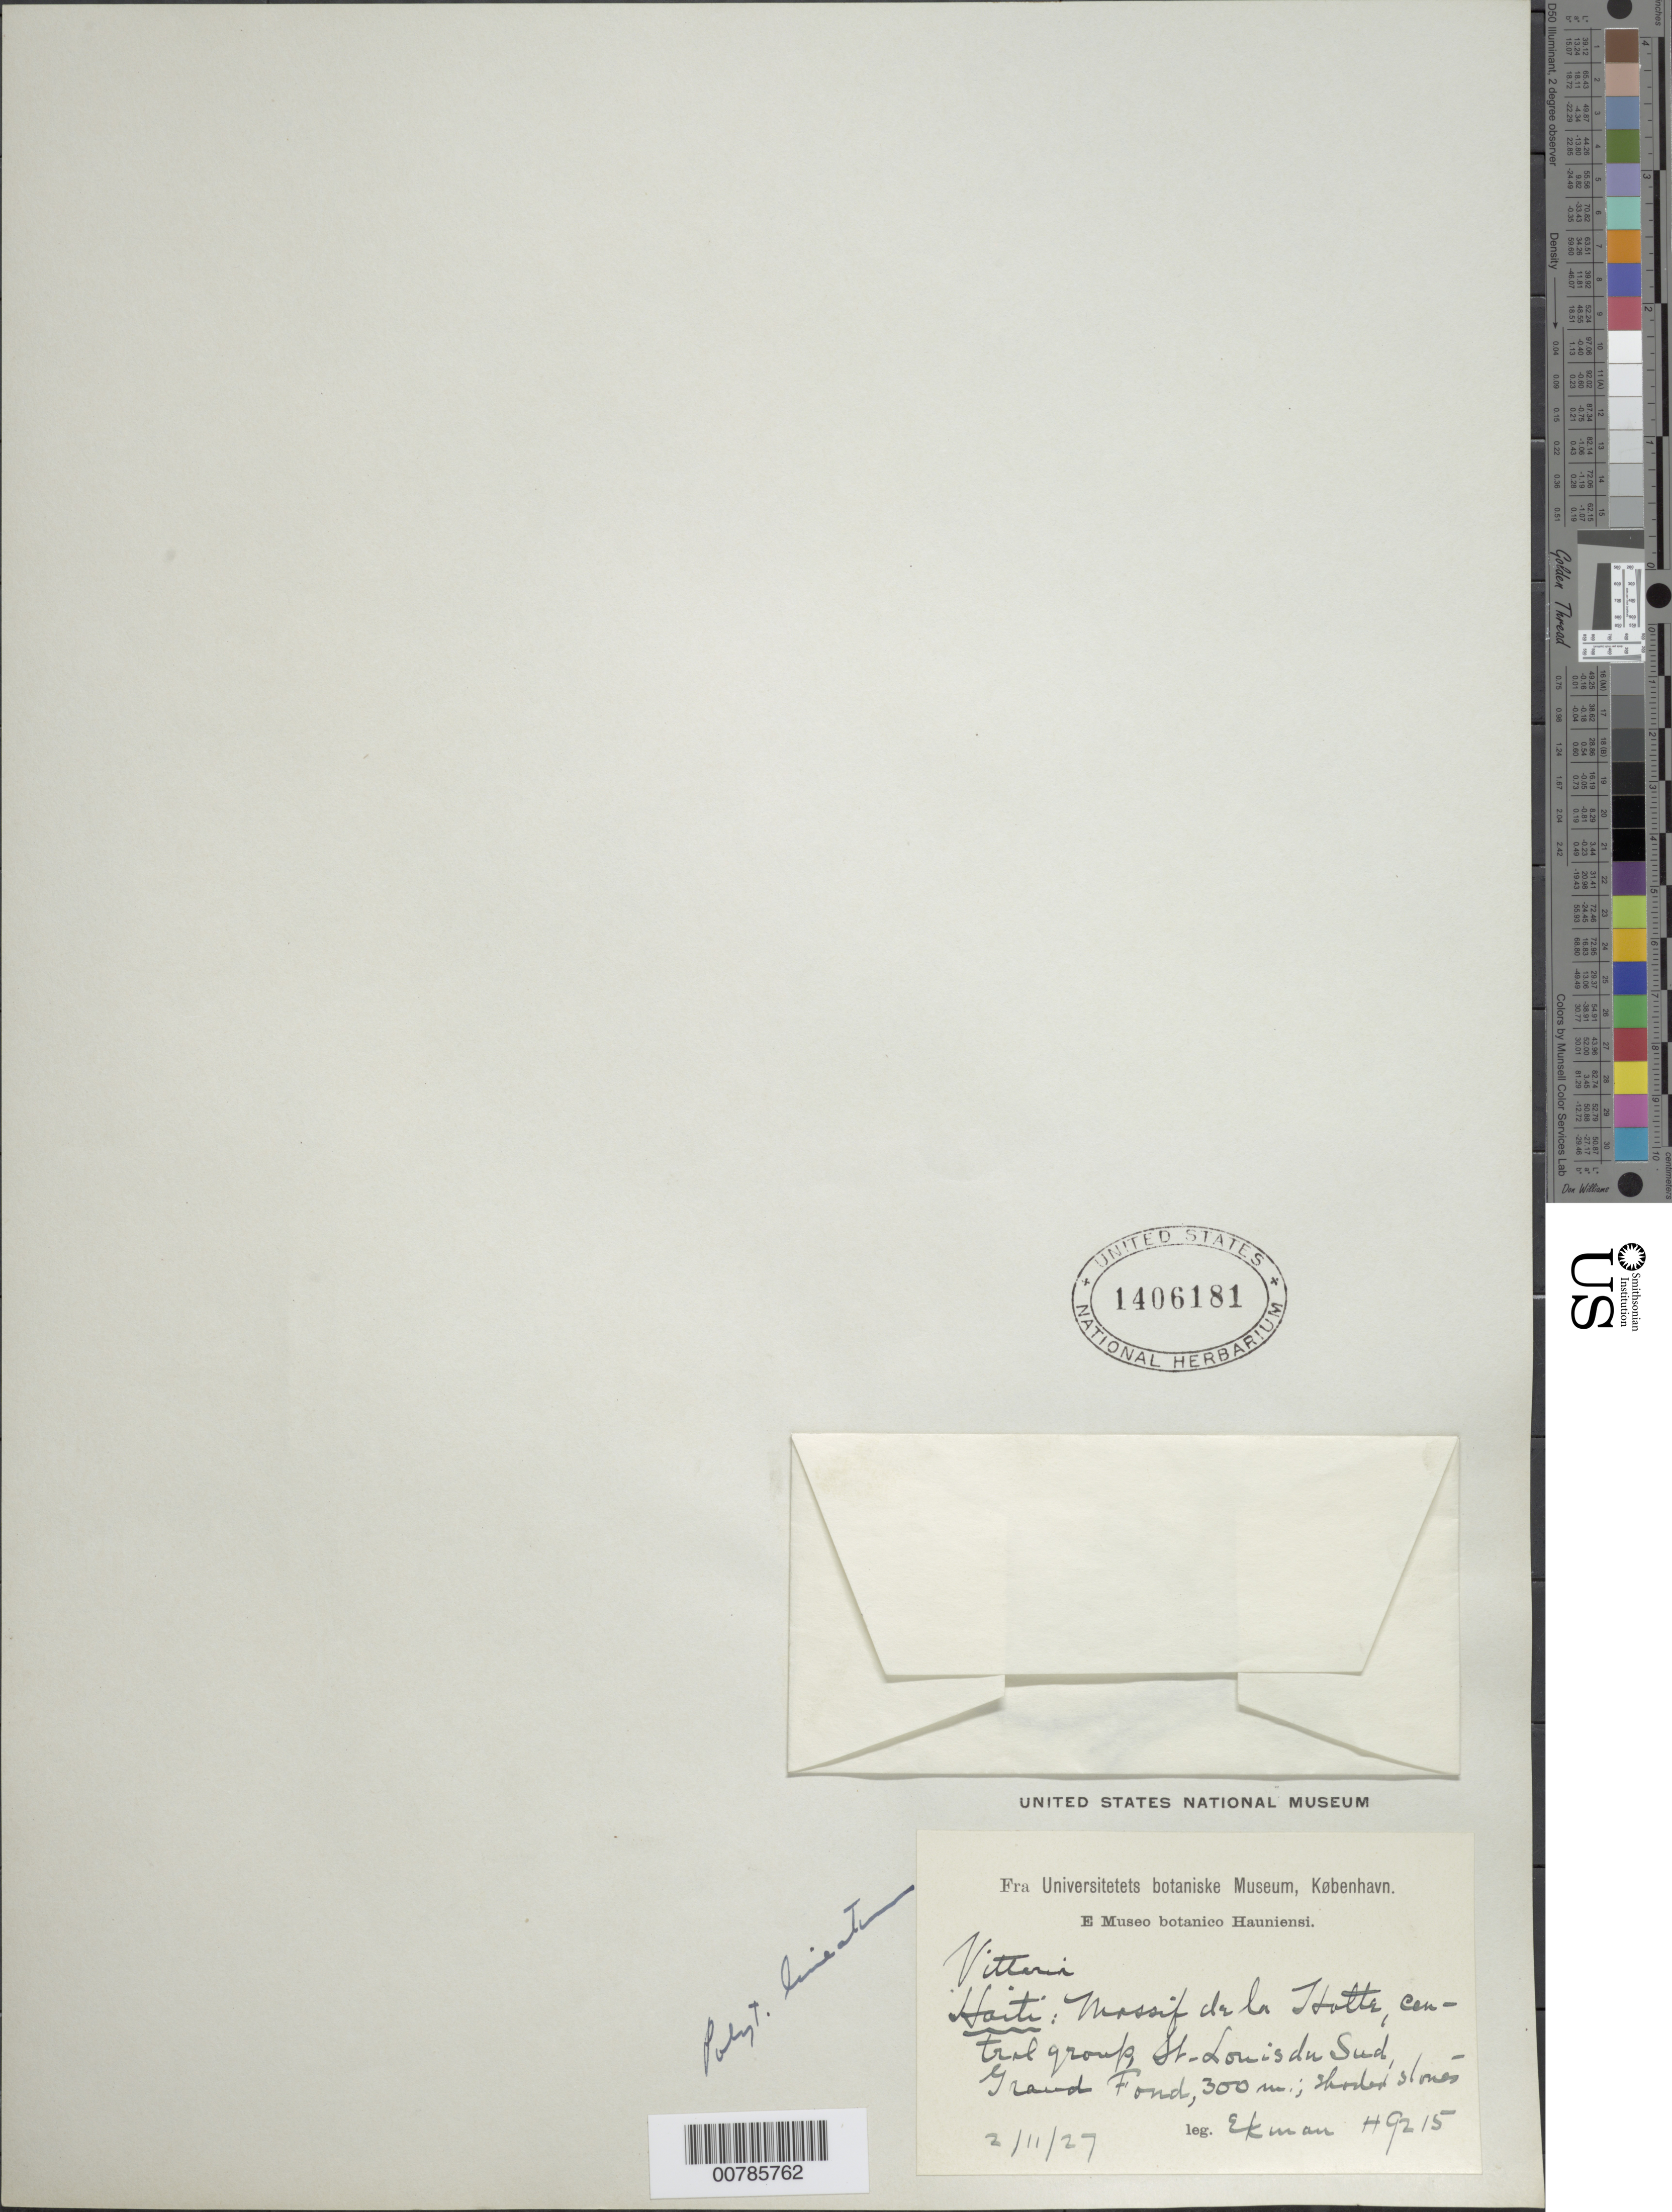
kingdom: Plantae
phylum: Tracheophyta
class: Polypodiopsida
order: Polypodiales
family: Pteridaceae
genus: Polytaenium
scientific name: Polytaenium lineatum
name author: (Sw.) J. Sm.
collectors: E. L. Ekman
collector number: H 9215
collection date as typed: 02 Nov 1927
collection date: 1927-11-02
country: Haiti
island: Hispaniola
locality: Massif de la Hotte, central group, St. Louis du Sud, Grand Fond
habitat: Shaded stones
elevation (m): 300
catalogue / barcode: US 1406181